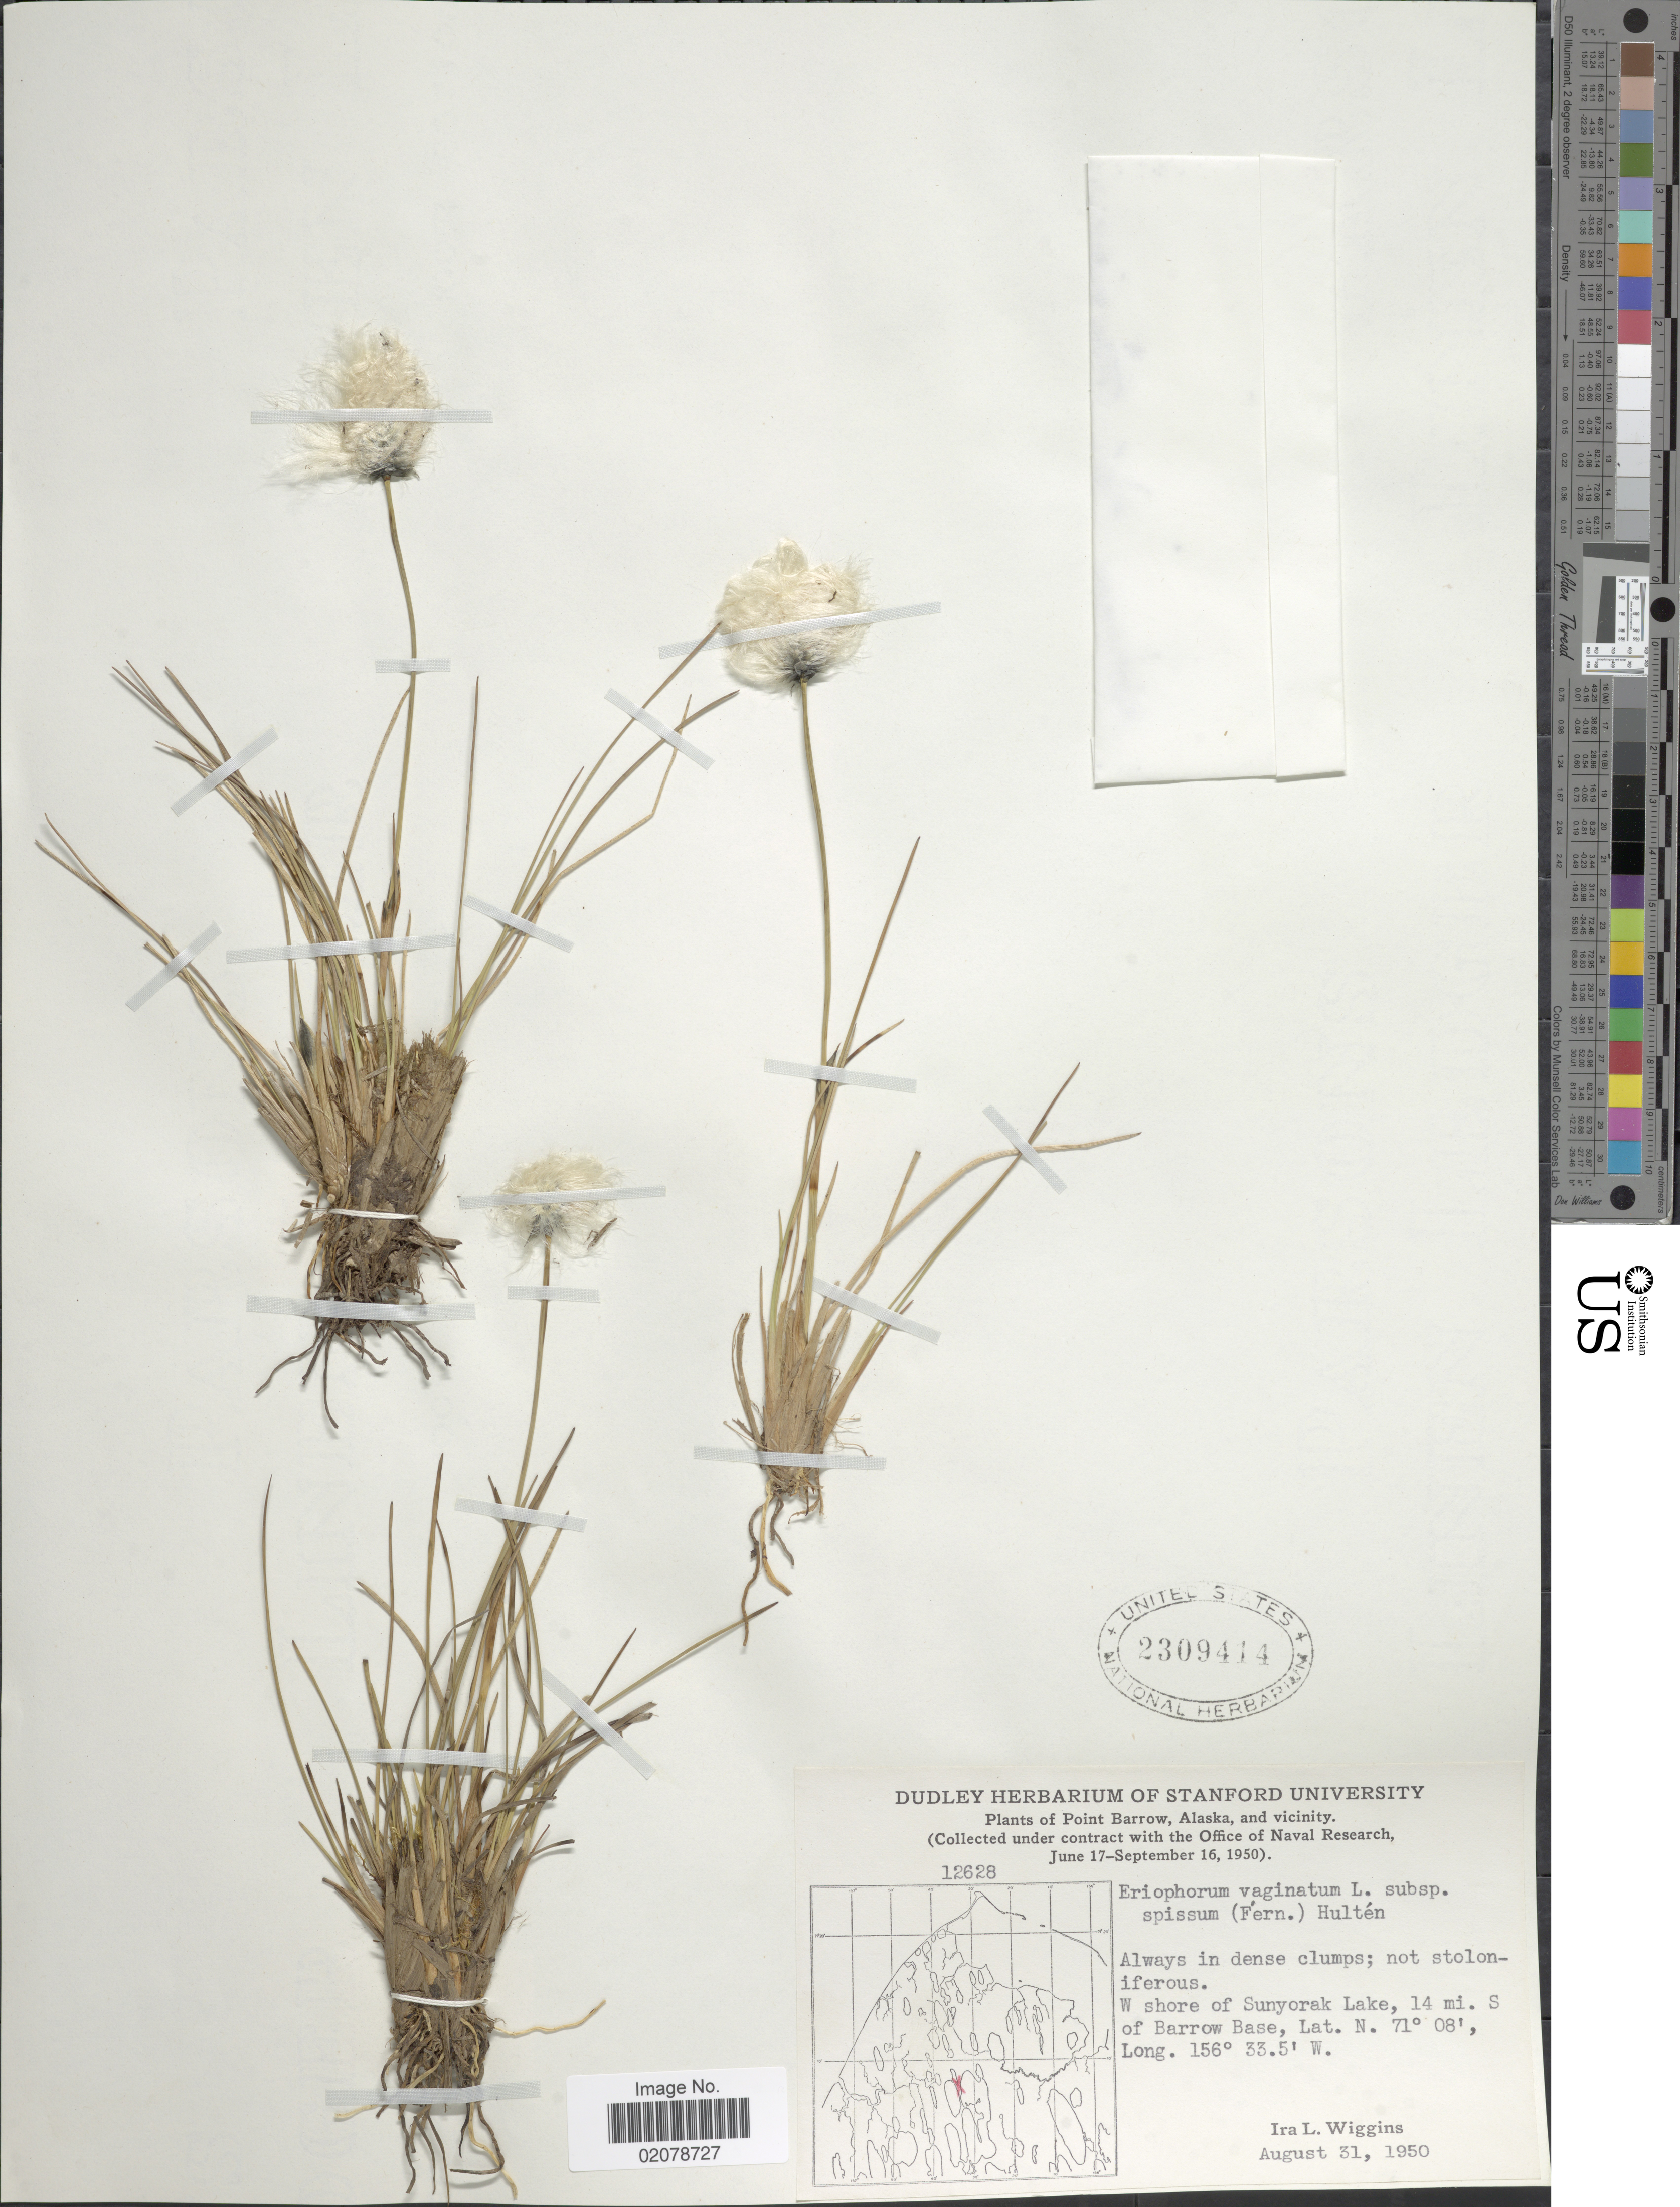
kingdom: Plantae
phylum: Tracheophyta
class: Liliopsida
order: Poales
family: Cyperaceae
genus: Eriophorum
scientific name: Eriophorum vaginatum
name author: L.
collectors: I. L. Wiggins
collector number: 12628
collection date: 1950-08-31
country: United States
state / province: Alaska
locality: Point Barrow, Alaska and vicinity. W shore of Sunyorak Lake, 14 mi. S of Barrow Base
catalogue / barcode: US 2309414